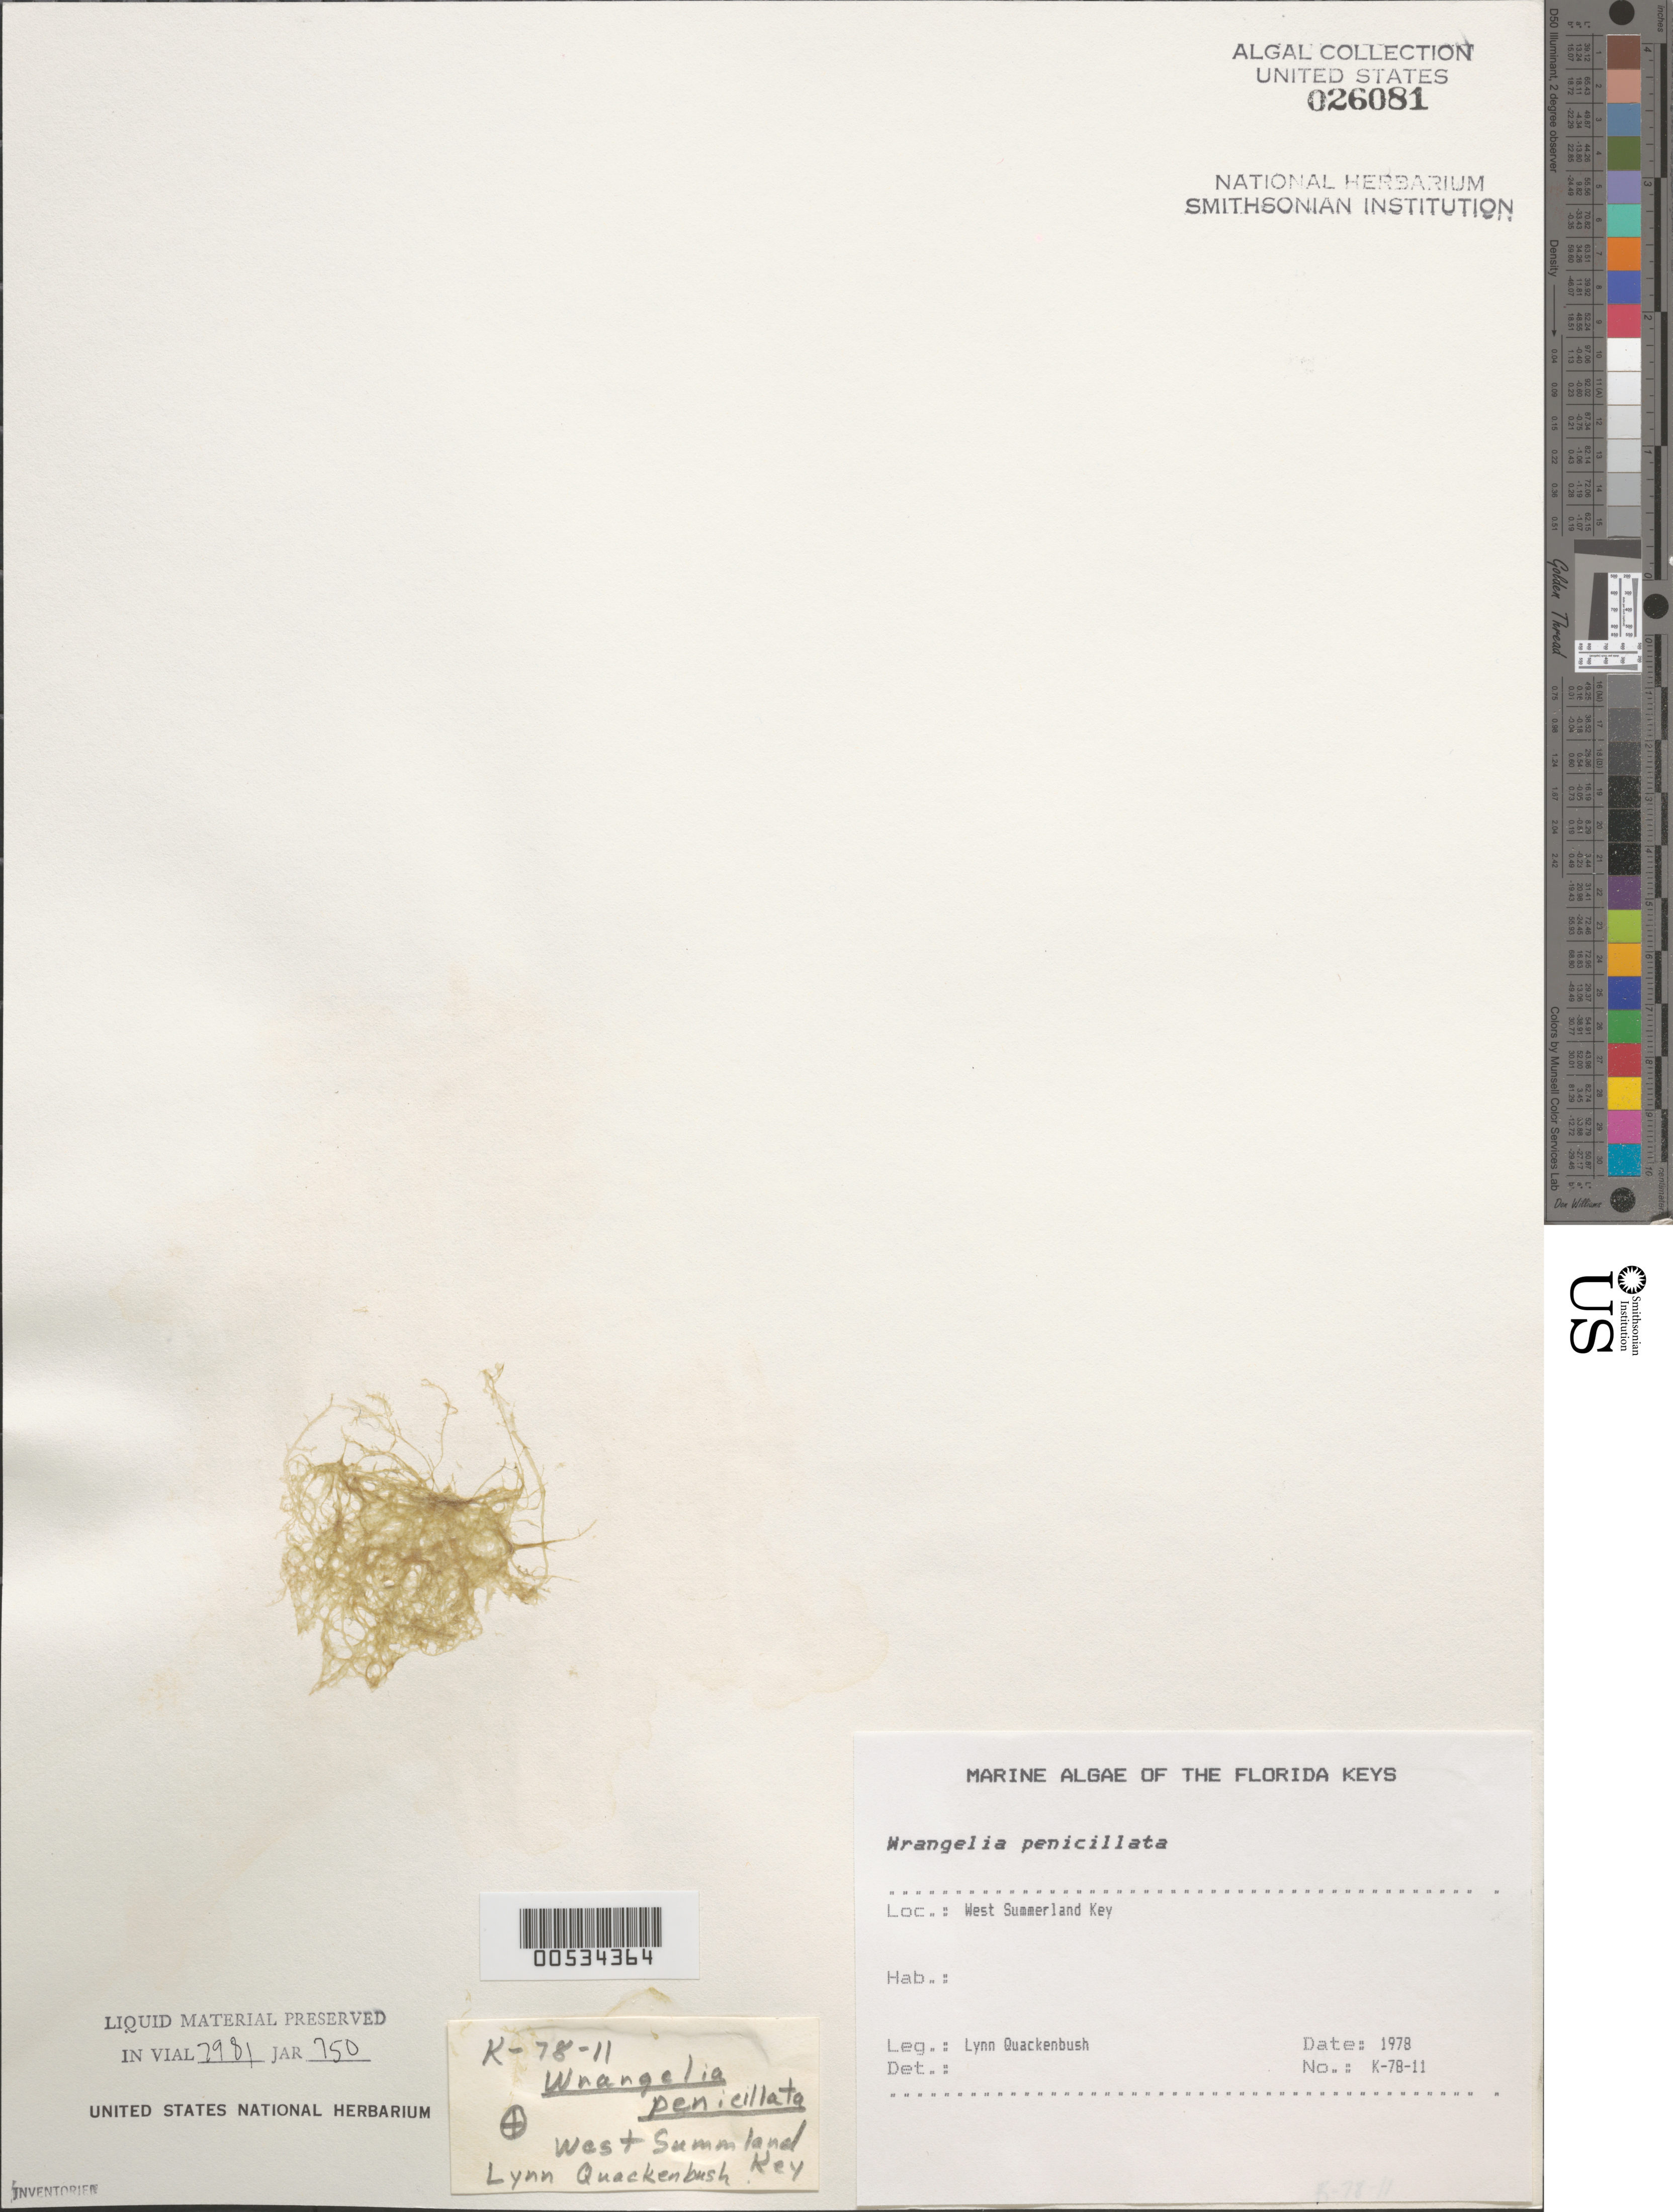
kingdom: Plantae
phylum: Rhodophyta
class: Florideophyceae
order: Ceramiales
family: Wrangeliaceae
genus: Wrangelia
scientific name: Wrangelia penicillata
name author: (C. Agardh) C. Agardh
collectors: L. Quackenbush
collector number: K-78-11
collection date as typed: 1978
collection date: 1978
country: United States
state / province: Florida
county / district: Monroe County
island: West Summerland Key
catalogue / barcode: US 26081